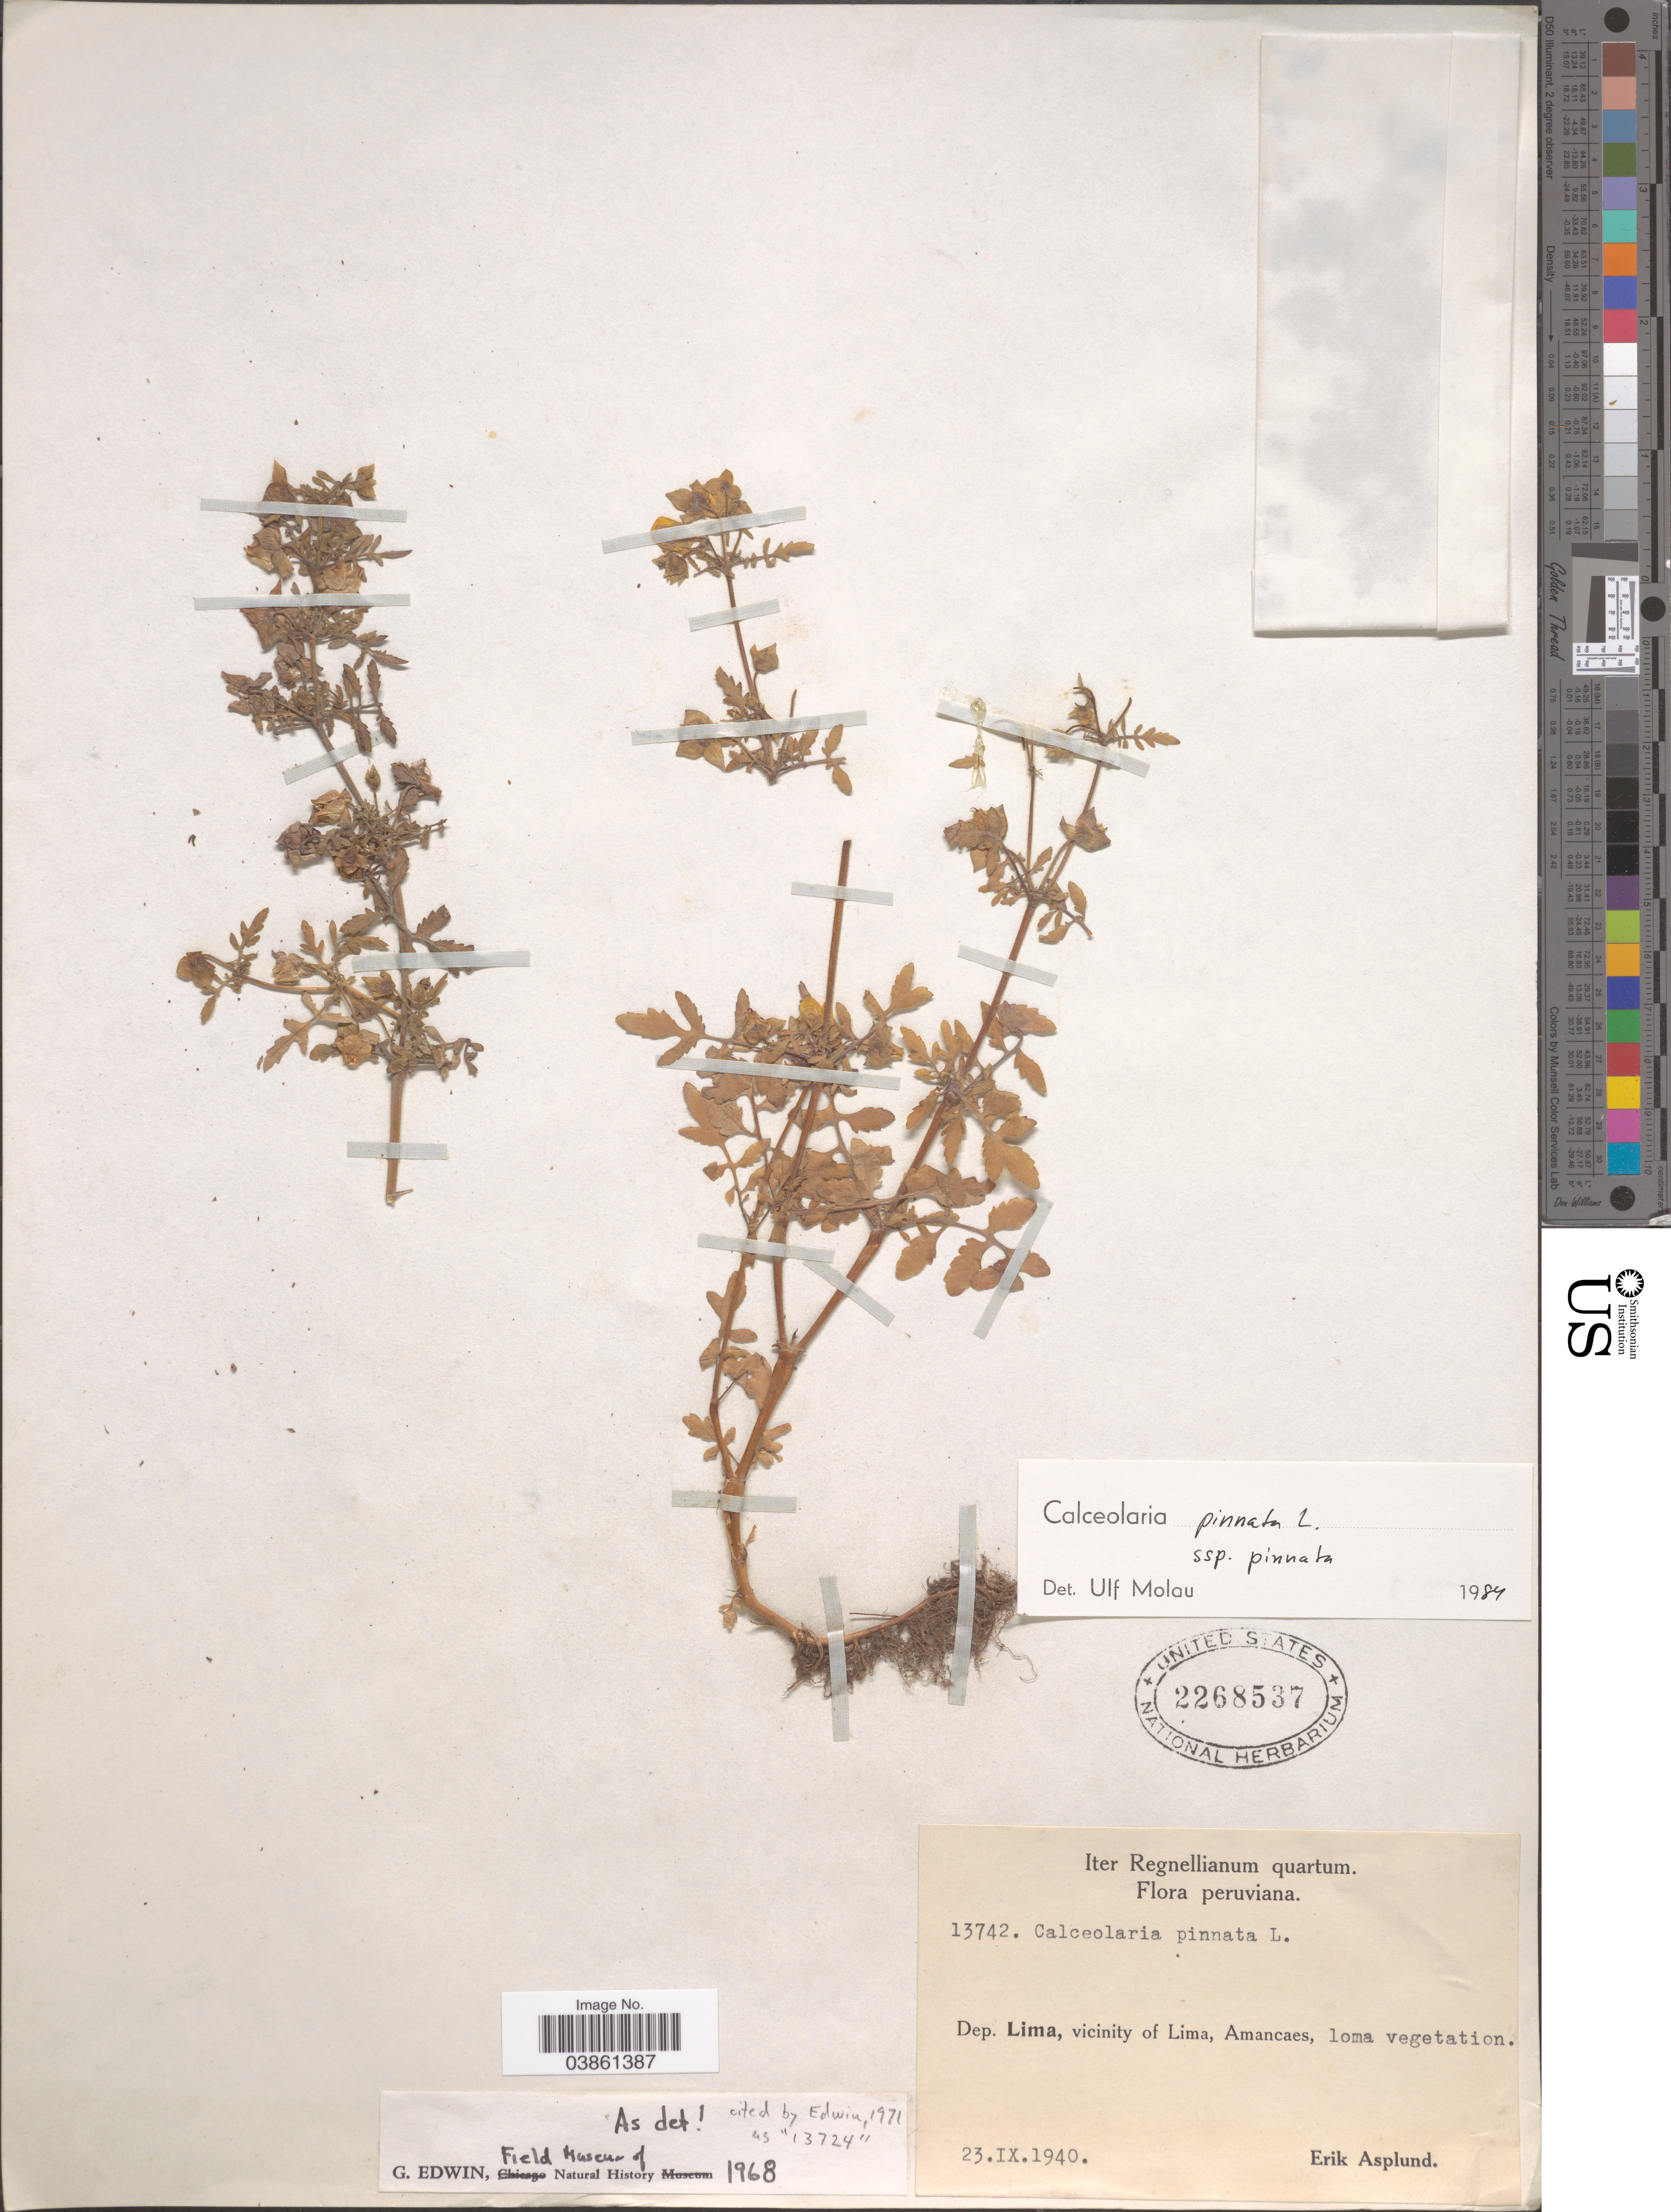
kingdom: Plantae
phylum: Tracheophyta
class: Magnoliopsida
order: Lamiales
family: Calceolariaceae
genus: Calceolaria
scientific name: Calceolaria pinnata subsp. pinnata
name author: L.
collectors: E. Asplund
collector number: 13742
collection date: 1940-09-23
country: Peru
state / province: Lima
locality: Dep. Lima, vicinity of Lima, Amancaes, loma vegetation.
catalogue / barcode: US 2268537